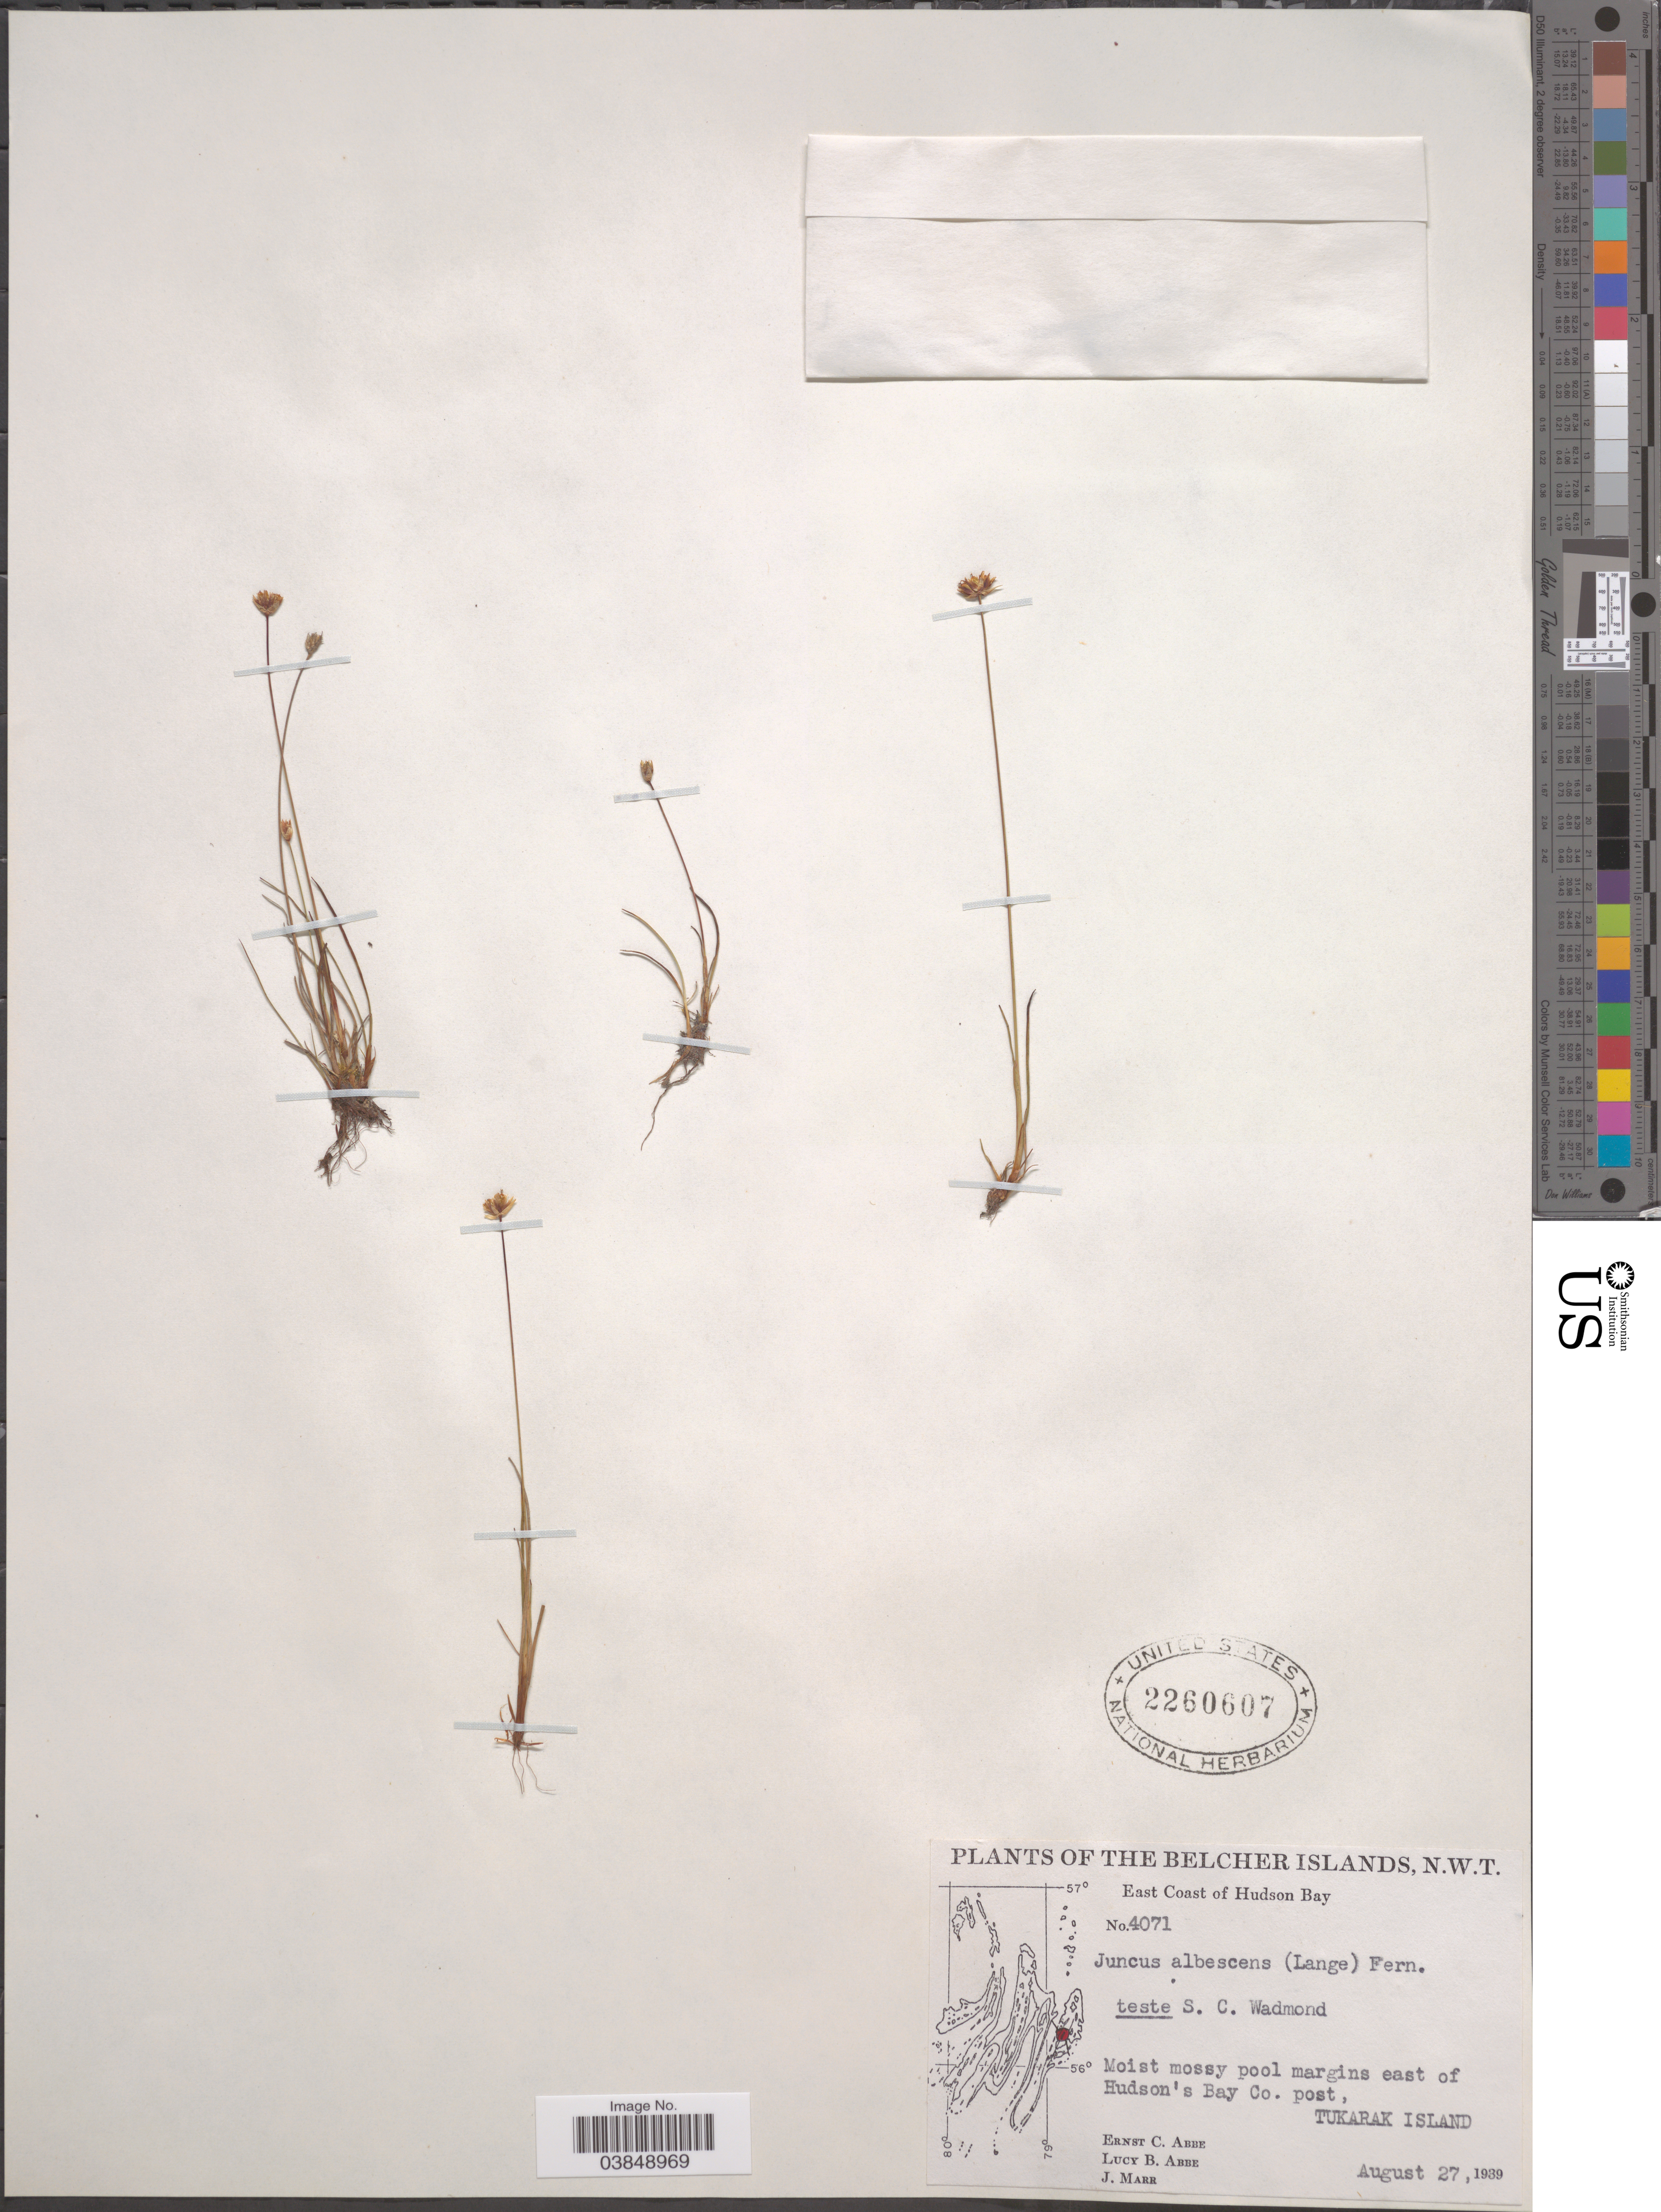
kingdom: Plantae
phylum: Tracheophyta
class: Liliopsida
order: Poales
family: Juncaceae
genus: Juncus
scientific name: Juncus albescens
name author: Fernald & Lange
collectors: E. C. Abbe, L. B. Abbe & J. Marr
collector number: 4071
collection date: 1939-08-27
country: Canada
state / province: Northwest Territories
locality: The Belcher Islands, N.W.T. East Coast of Hudson Bay. East of Hudson's Bay Co. post, Tukarak Island.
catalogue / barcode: US 2260607